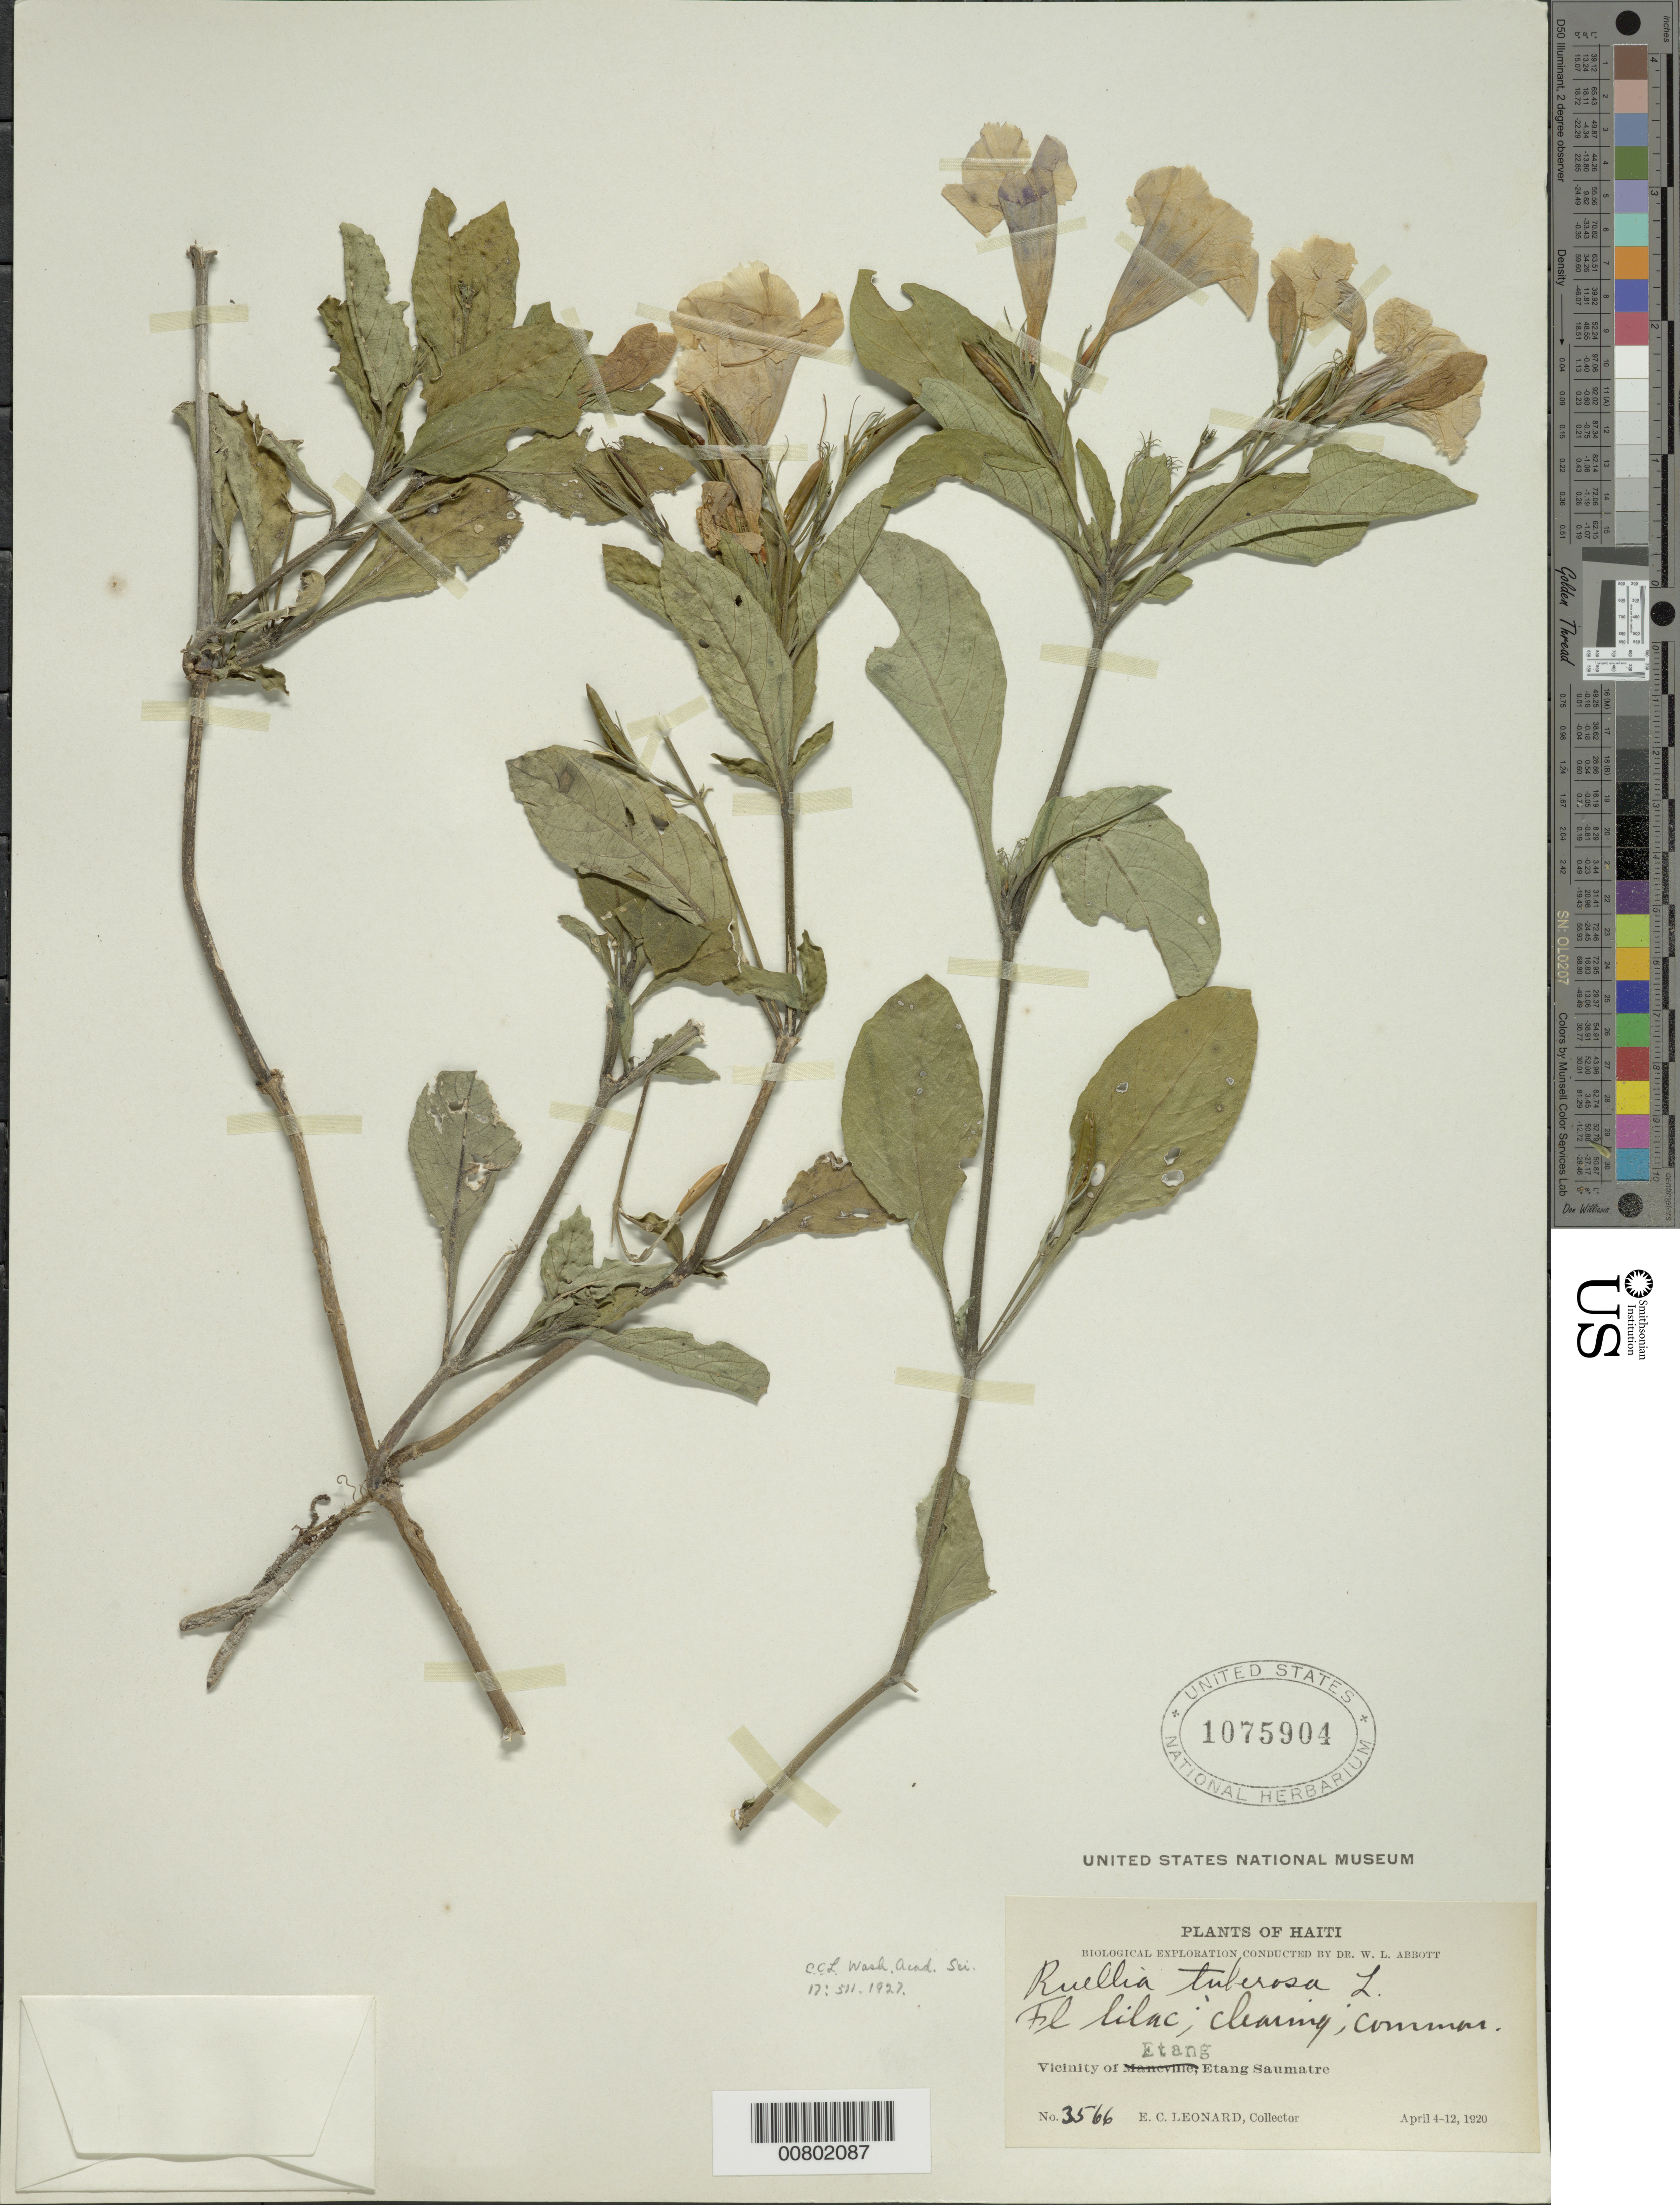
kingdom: Plantae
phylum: Tracheophyta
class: Magnoliopsida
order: Lamiales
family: Acanthaceae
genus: Ruellia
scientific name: Ruellia tuberosa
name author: L.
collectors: E. C. Leonard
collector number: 3566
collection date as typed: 04 Apr 1920 to 12 Apr 1920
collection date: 1920-04-04/1920-04-12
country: Haiti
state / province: Ouest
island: Hispaniola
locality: Vicinity of Etang, Etang Saumatre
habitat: Clearing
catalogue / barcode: US 1075904